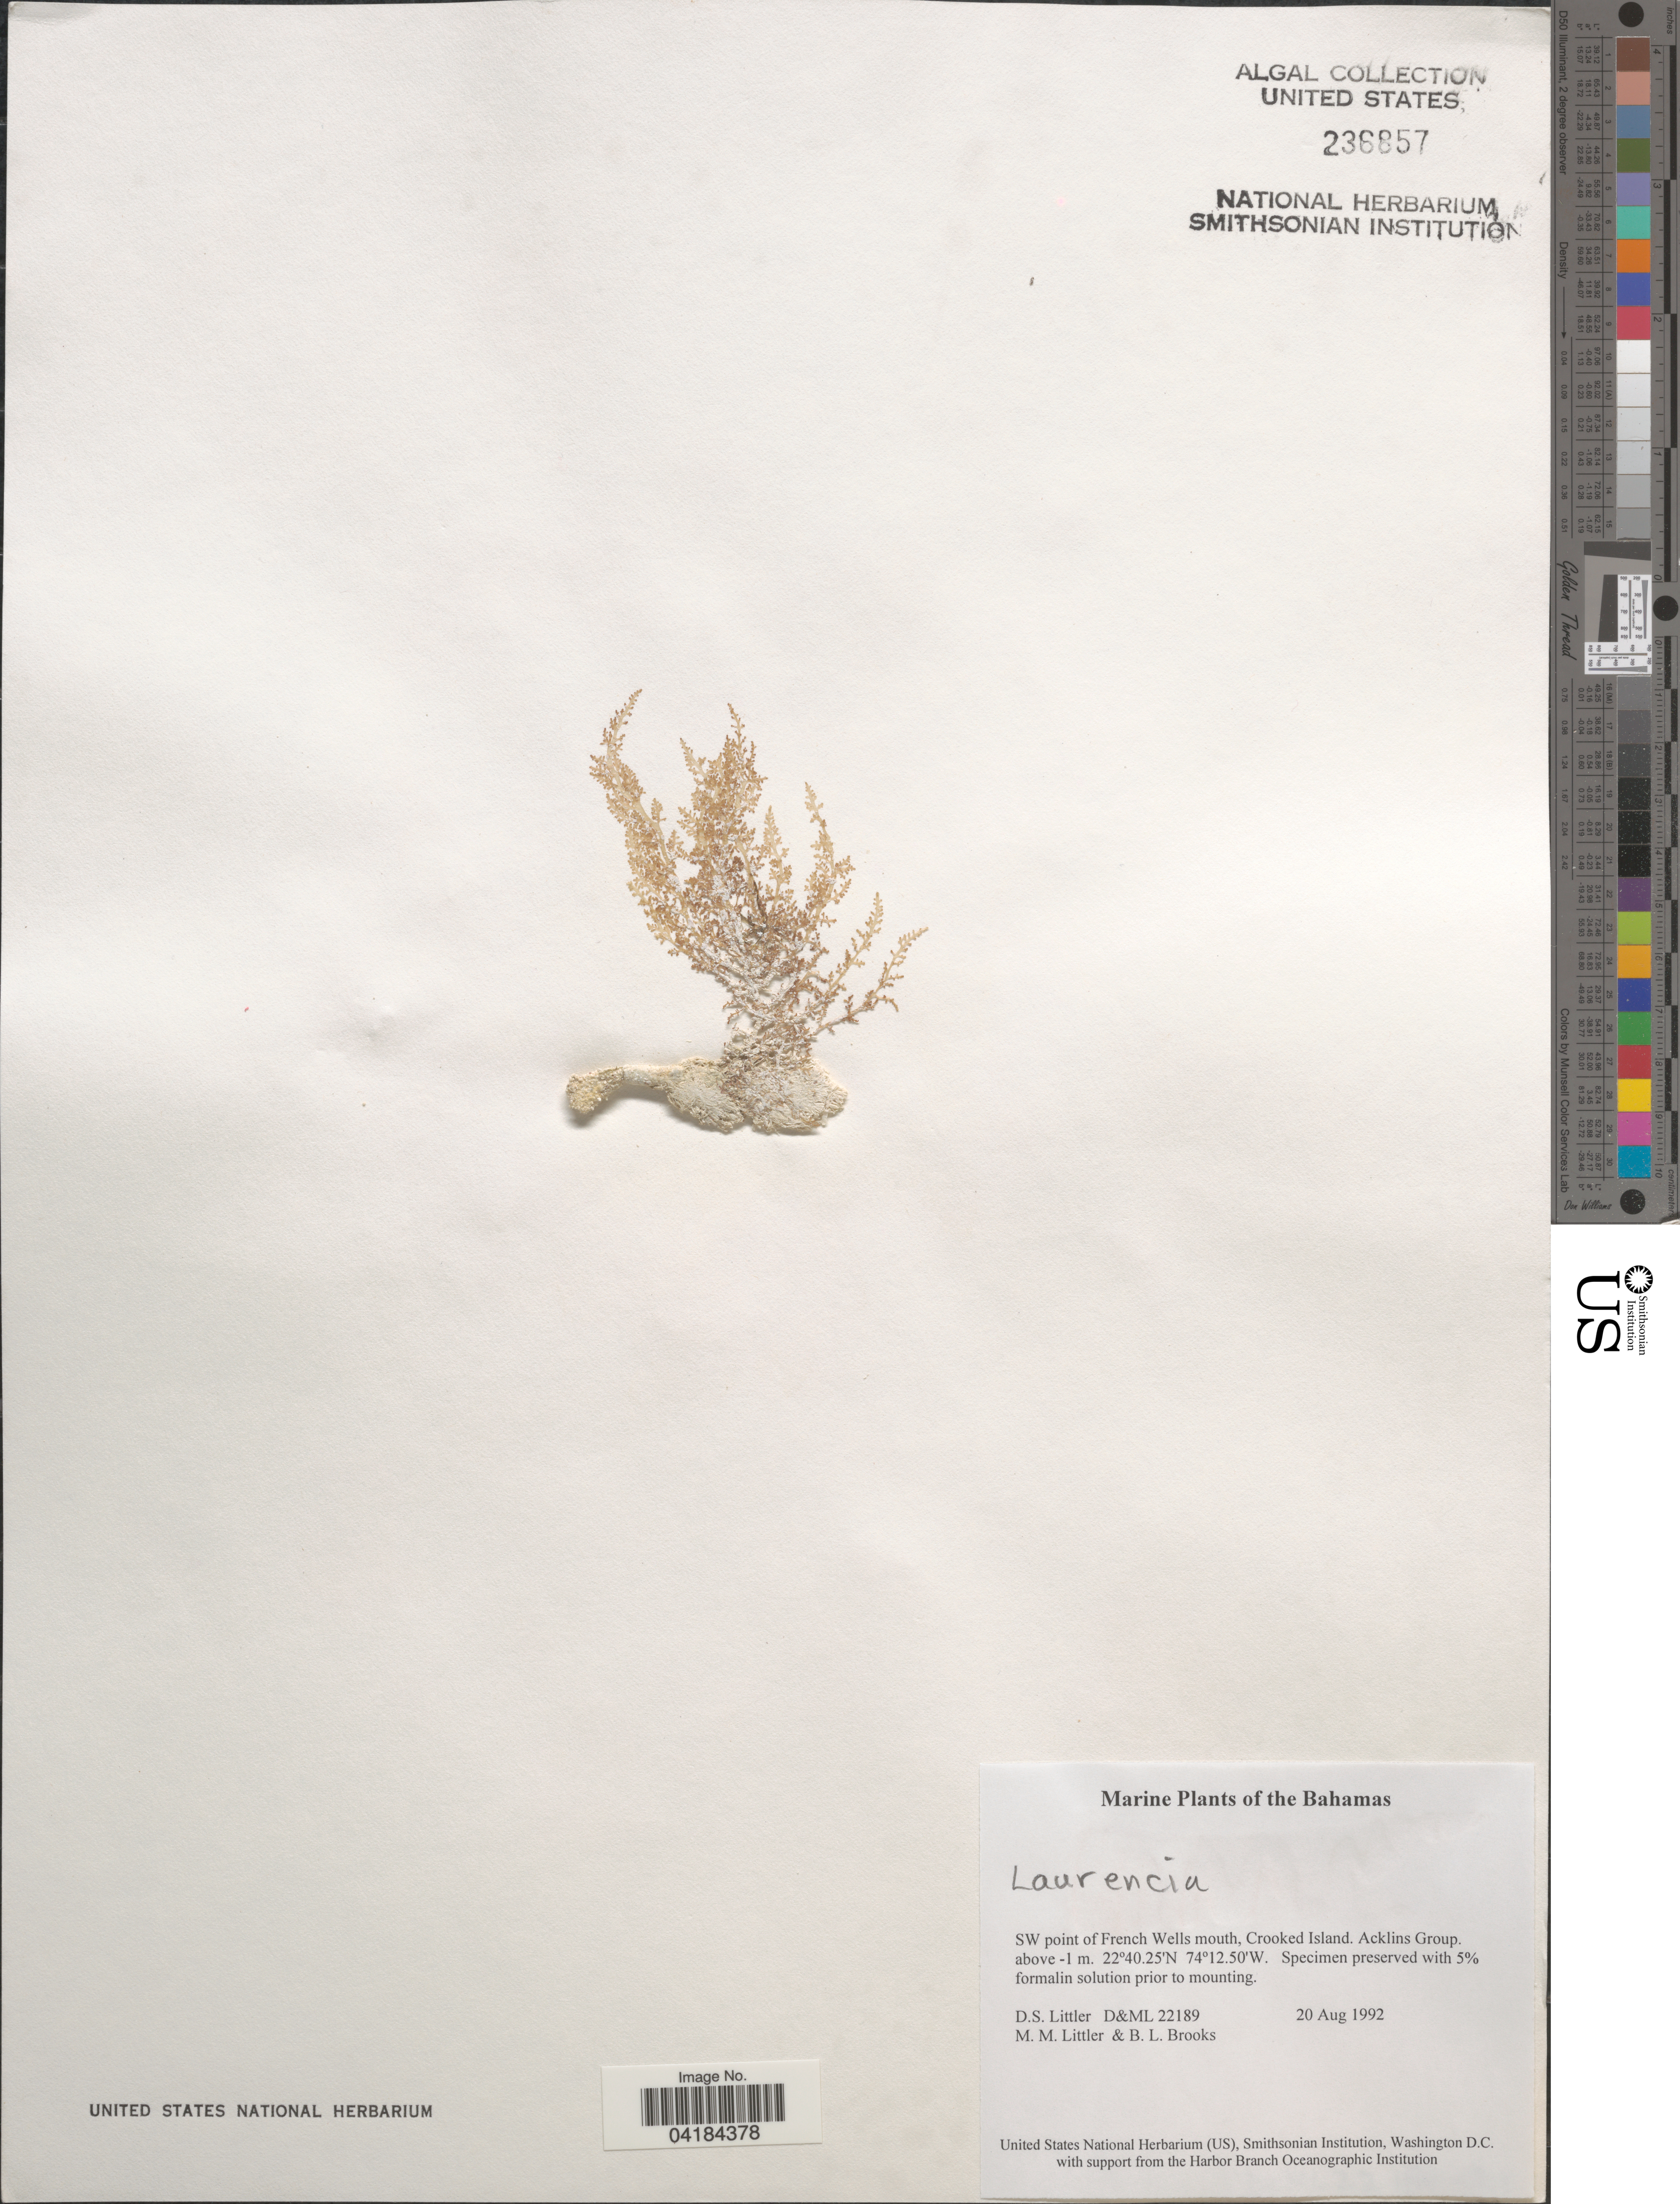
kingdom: Plantae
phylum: Rhodophyta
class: Florideophyceae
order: Ceramiales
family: Rhodomelaceae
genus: Laurencia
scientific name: Laurencia sp.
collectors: D. S. Littler & B. Brooks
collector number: D&ML22189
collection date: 1992-08-20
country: Bahamas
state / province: Acklins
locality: The Bahamas. SW point of French Wells mouth, Crooked Island, Acklins Group.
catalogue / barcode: US 236857